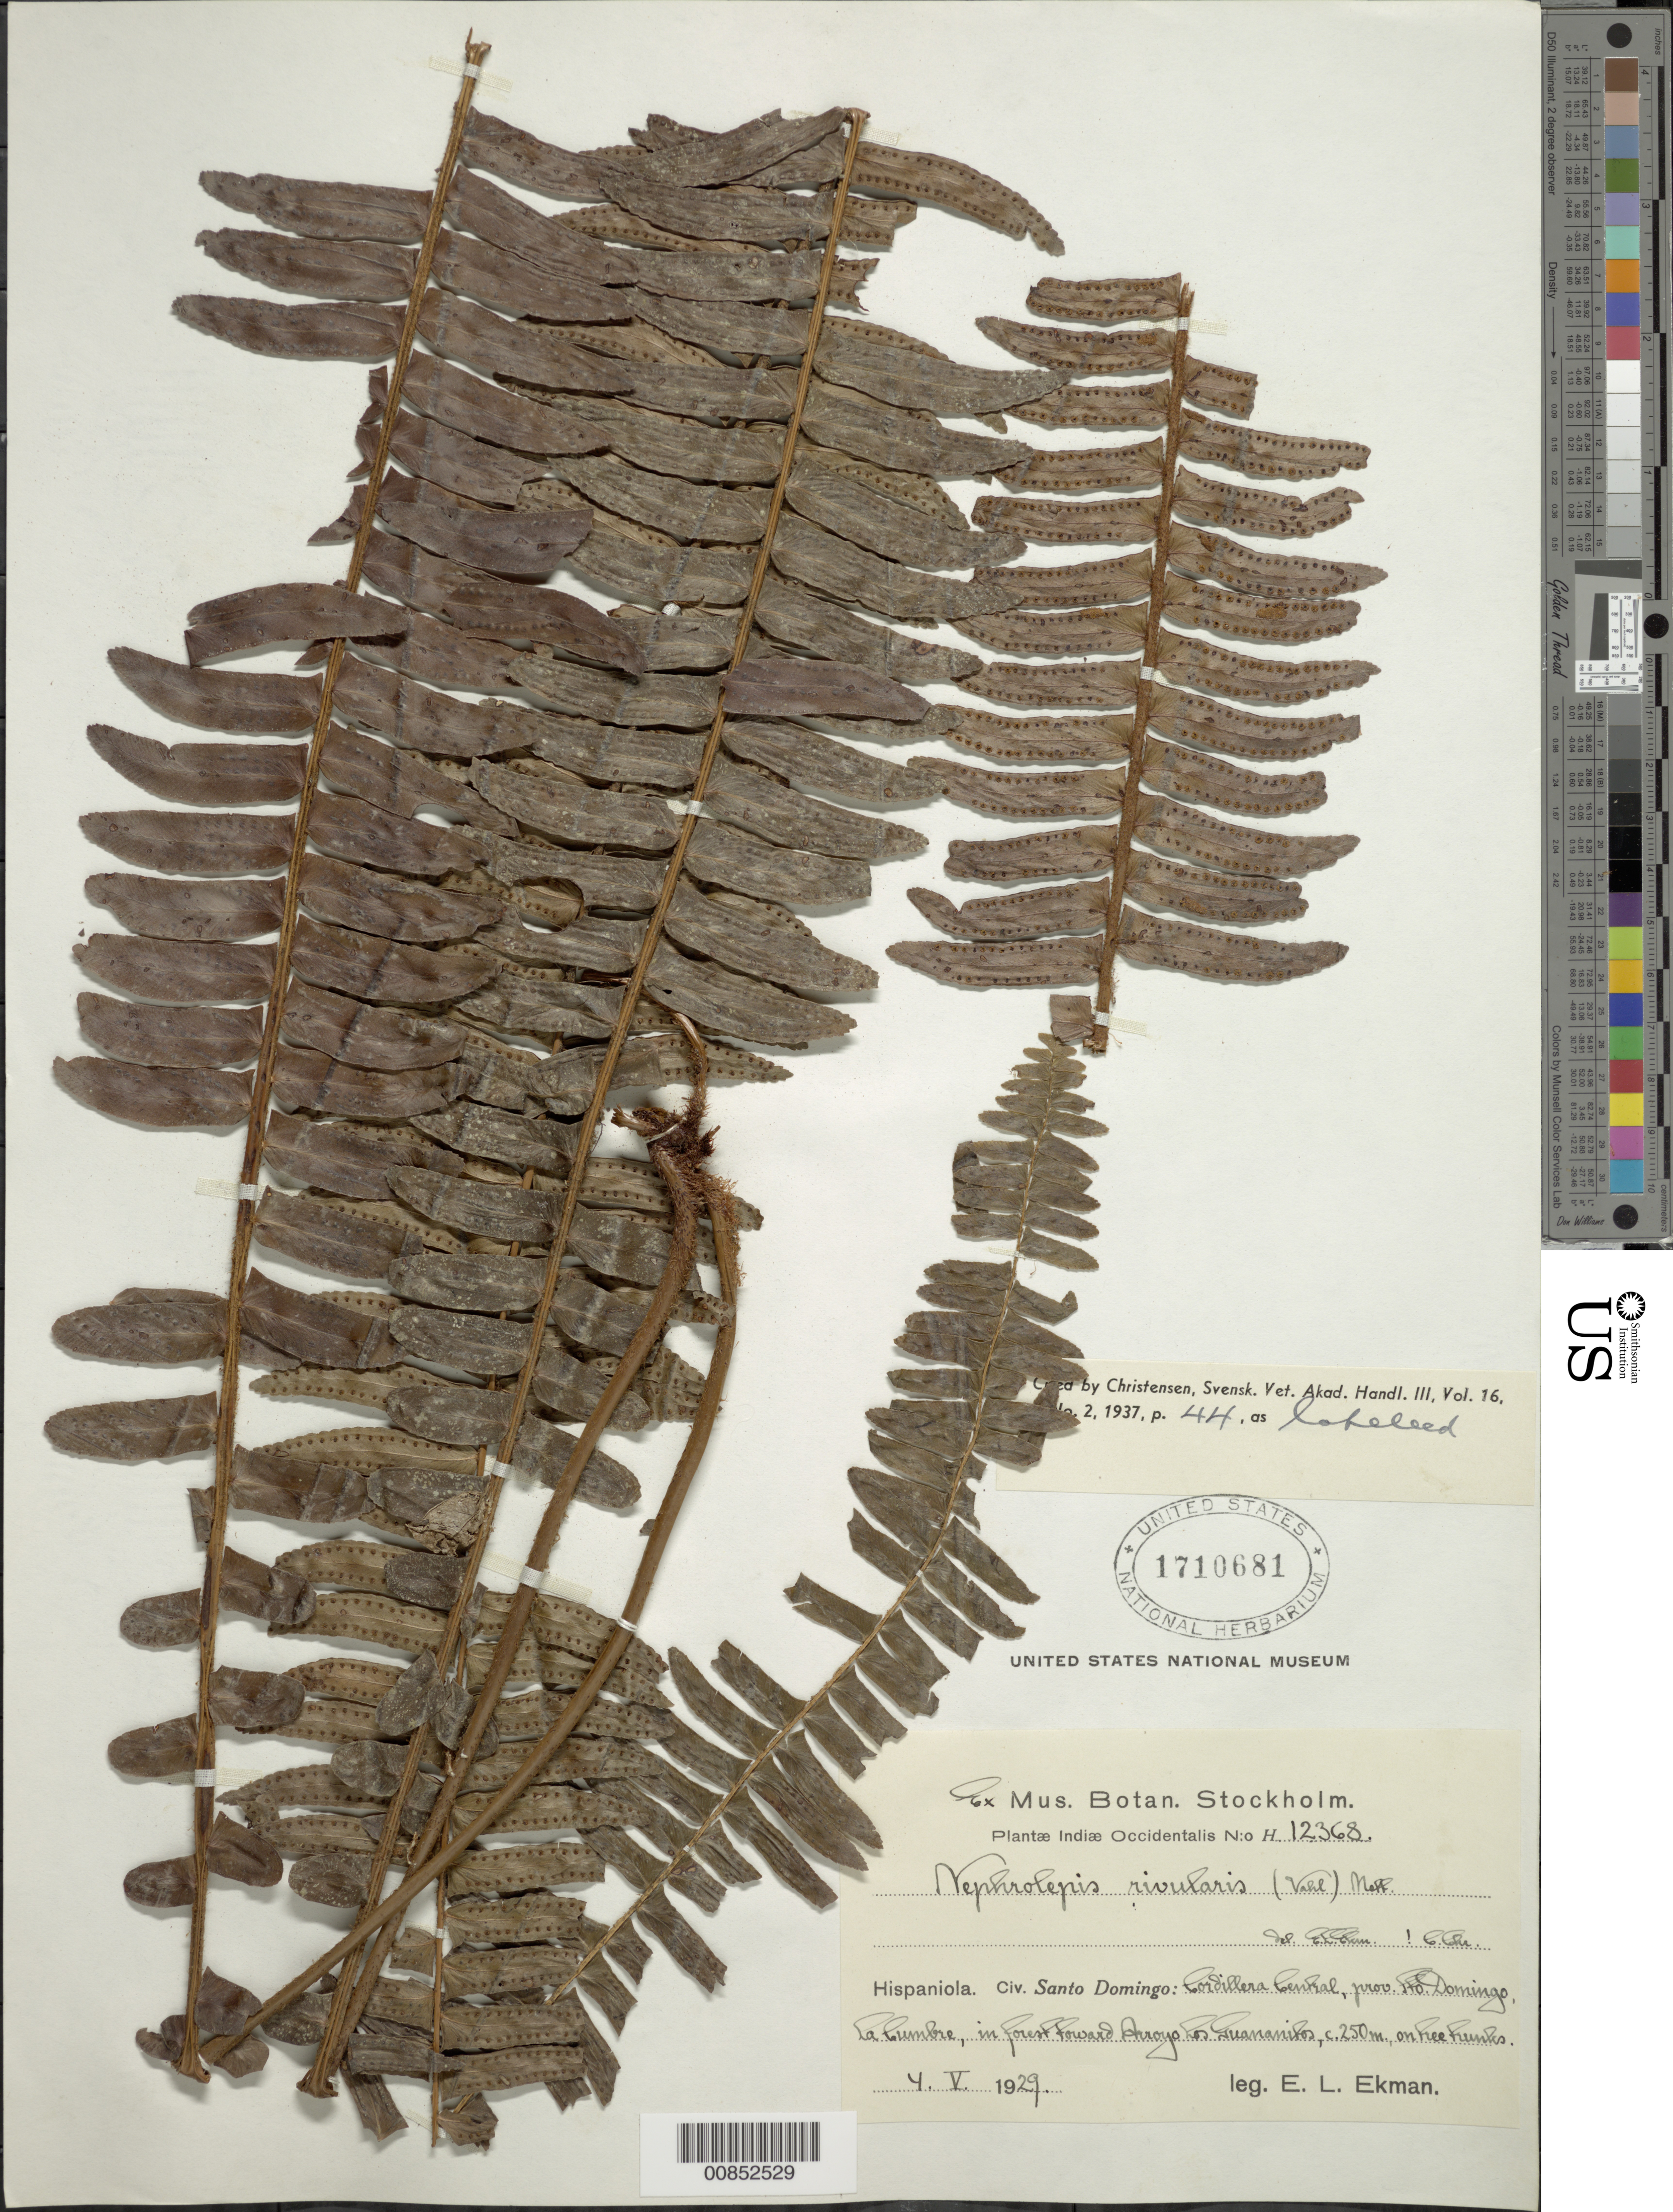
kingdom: Plantae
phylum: Tracheophyta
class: Polypodiopsida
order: Polypodiales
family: Nephrolepidaceae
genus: Nephrolepis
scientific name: Nephrolepis rivularis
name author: (Vahl) Mett. ex Krug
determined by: Christensen, C. F. A.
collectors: E. L. Ekman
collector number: H 12368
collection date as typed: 04 May 1929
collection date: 1929-05-04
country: Dominican Republic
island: Hispaniola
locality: Cordillera Central, La Cumbre, toward Arroyo Los Guananitos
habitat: Forest, on tree trunks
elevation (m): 250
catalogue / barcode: US 1710681